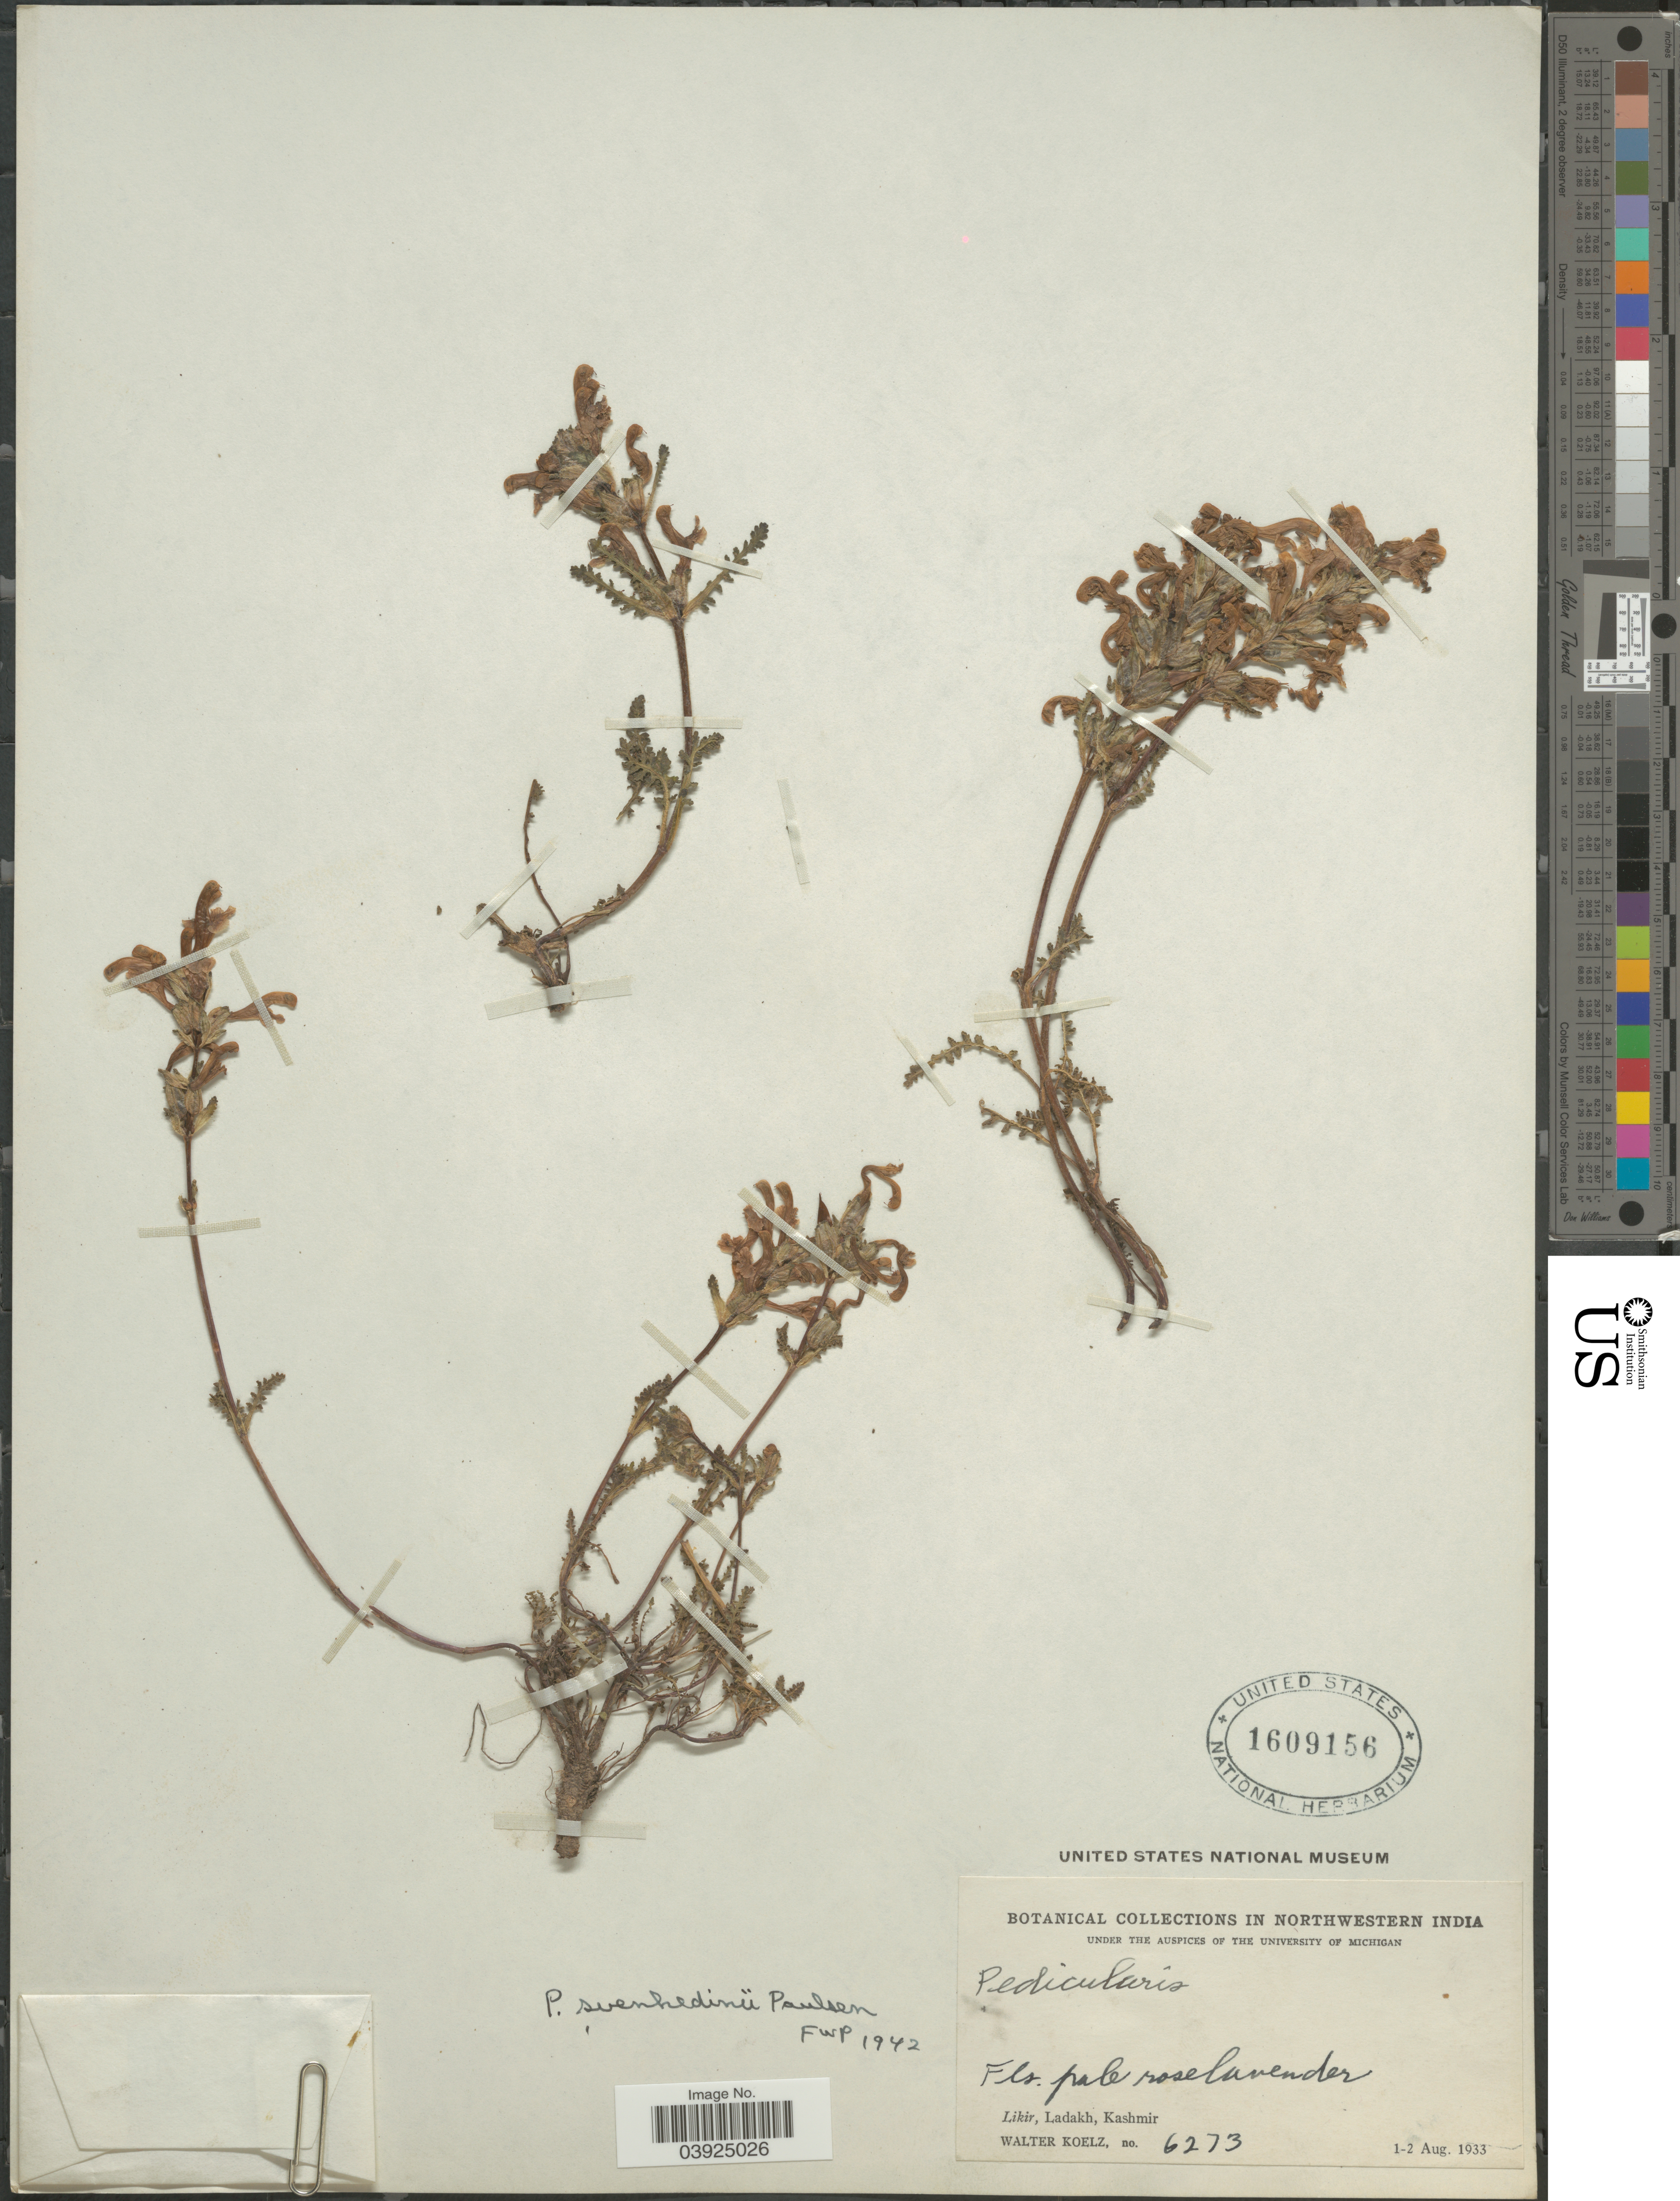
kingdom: Plantae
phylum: Tracheophyta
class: Magnoliopsida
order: Lamiales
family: Orobanchaceae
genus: Pedicularis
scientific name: Pedicularis svenhedinii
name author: Paulsen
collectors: W. N. Koelz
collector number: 6273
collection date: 1933-08-01/1933-08-02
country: India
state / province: Jammu and Kashmir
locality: Northwestern India. Likir, Ladakh, Kashmir.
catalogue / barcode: US 1609156